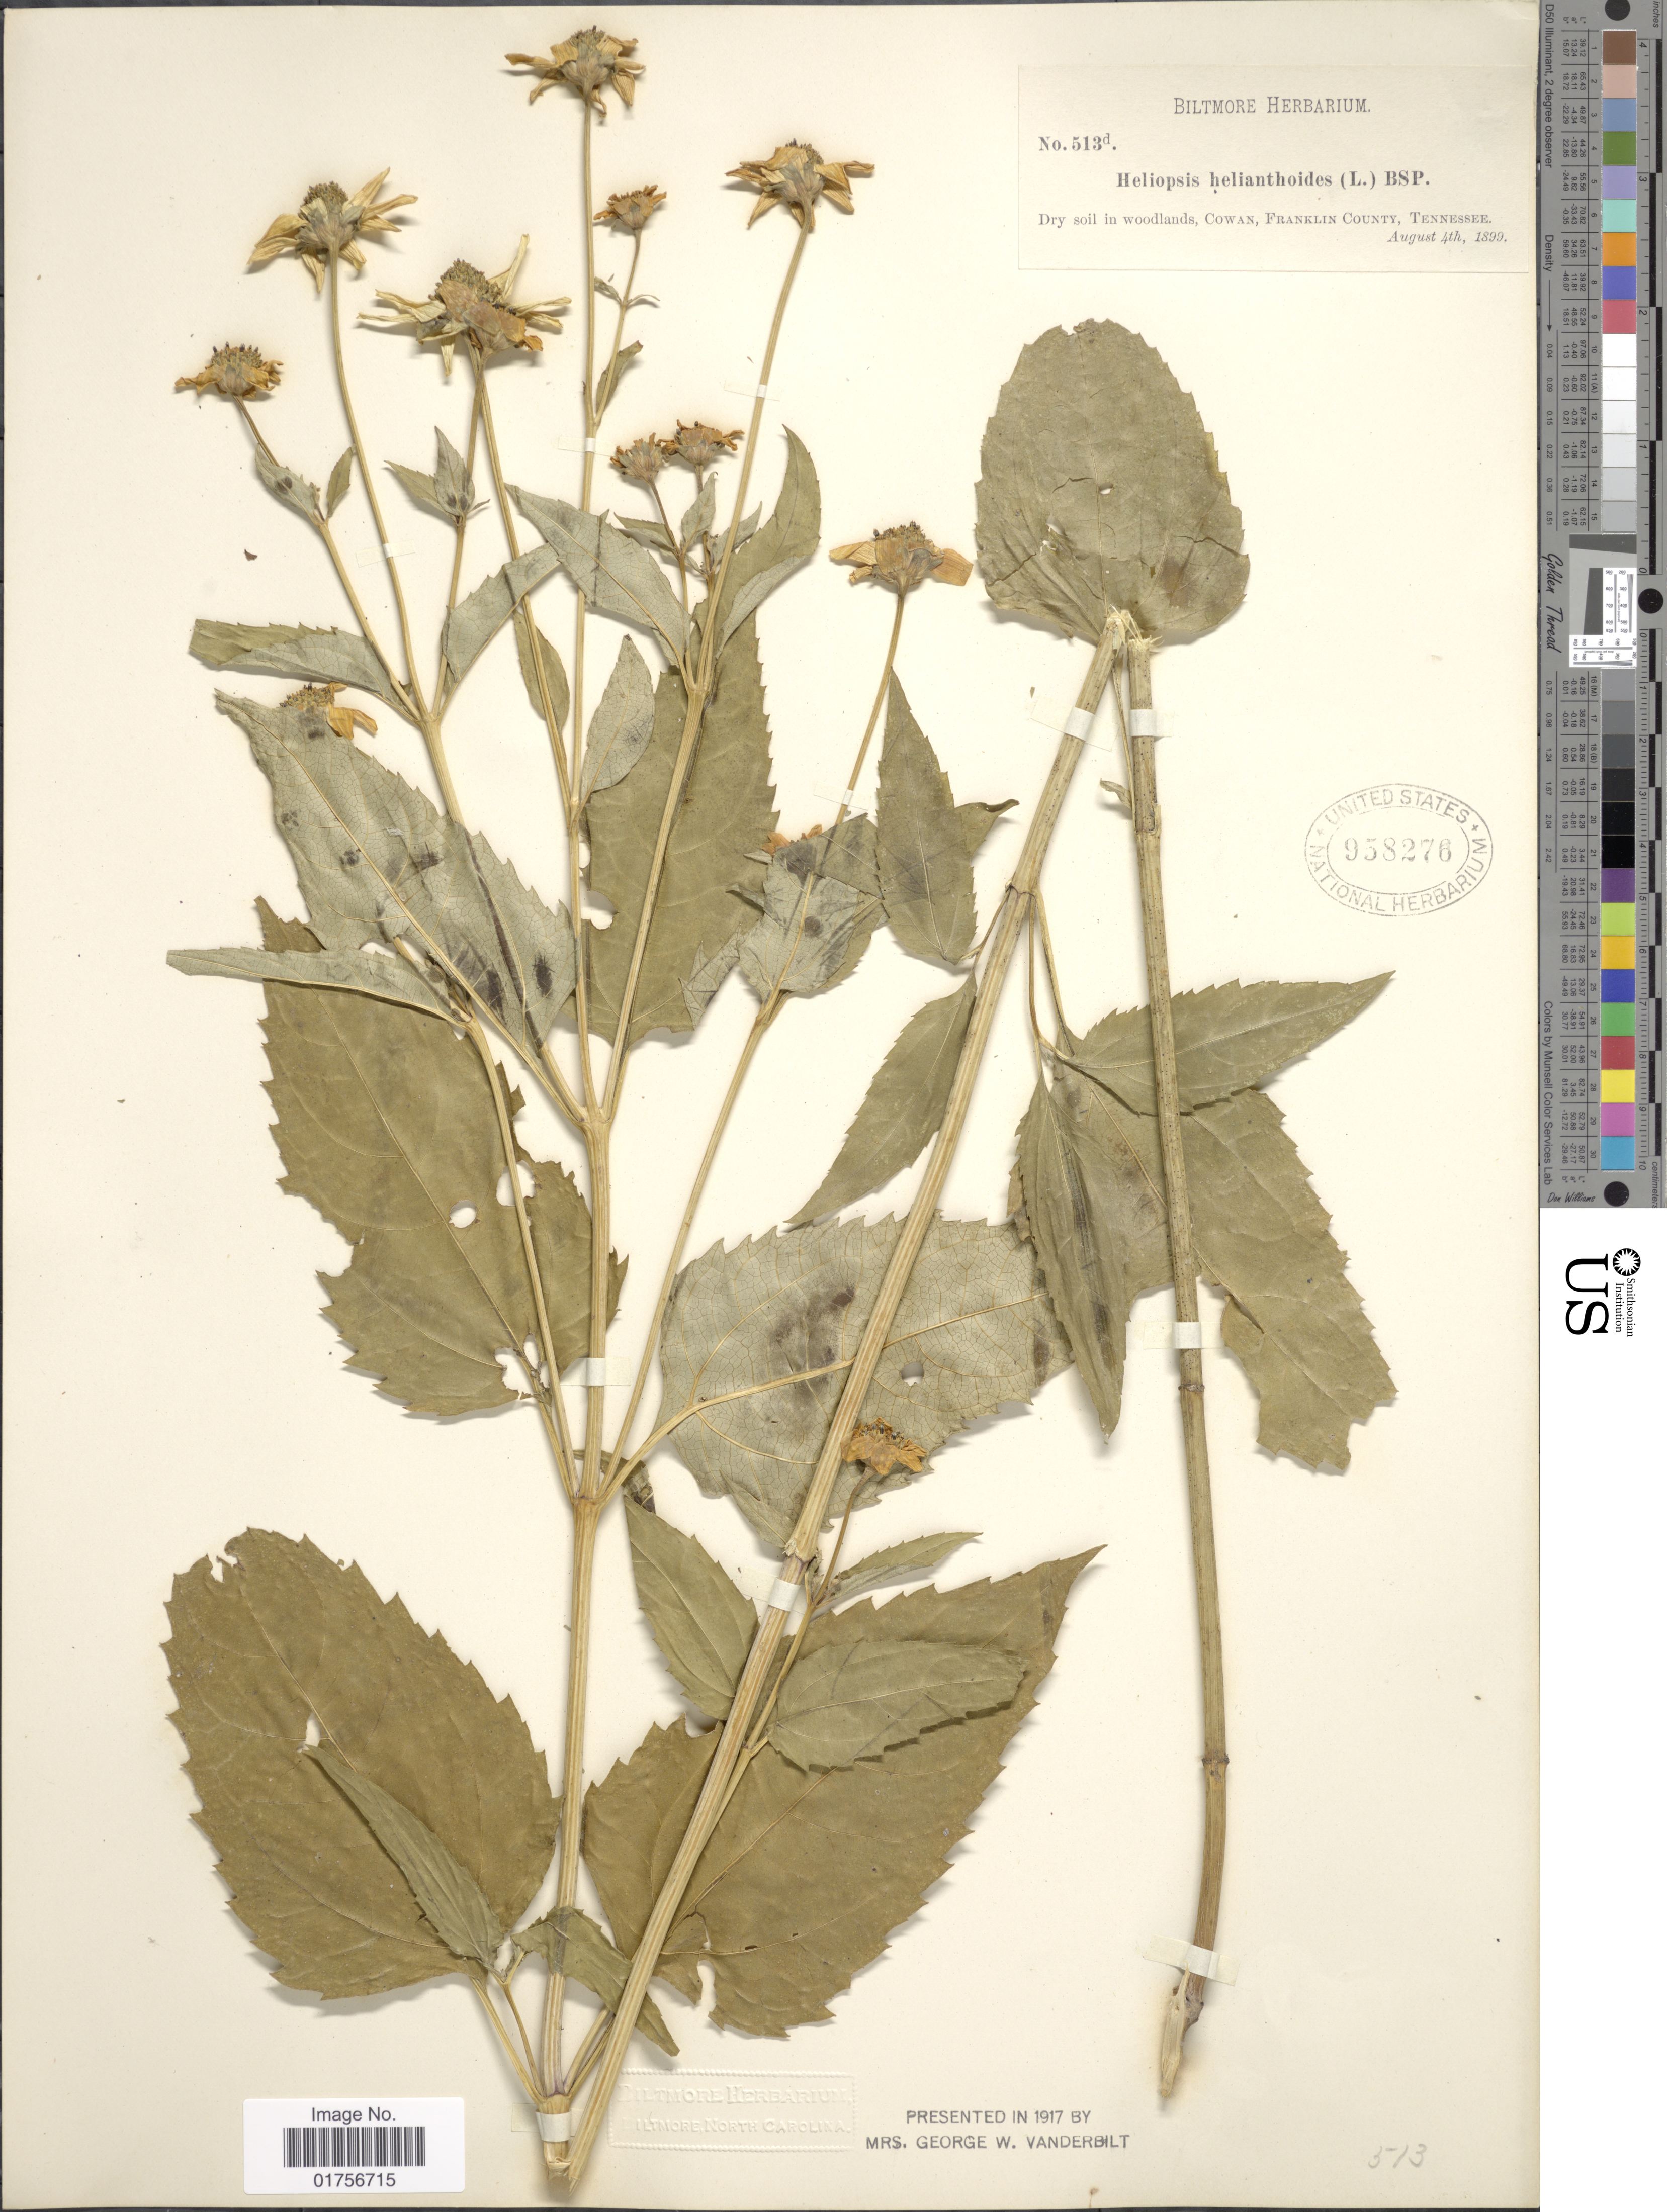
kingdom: Plantae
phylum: Tracheophyta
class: Magnoliopsida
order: Asterales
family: Asteraceae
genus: Heliopsis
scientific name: Heliopsis helianthoides subsp. helianthoides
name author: (L.) Sweet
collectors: ex herb. Biltmore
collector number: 513d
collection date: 1899-08-04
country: United States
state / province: Tennessee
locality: Cowan, Franklin County, Tennessee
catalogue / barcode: US 938276